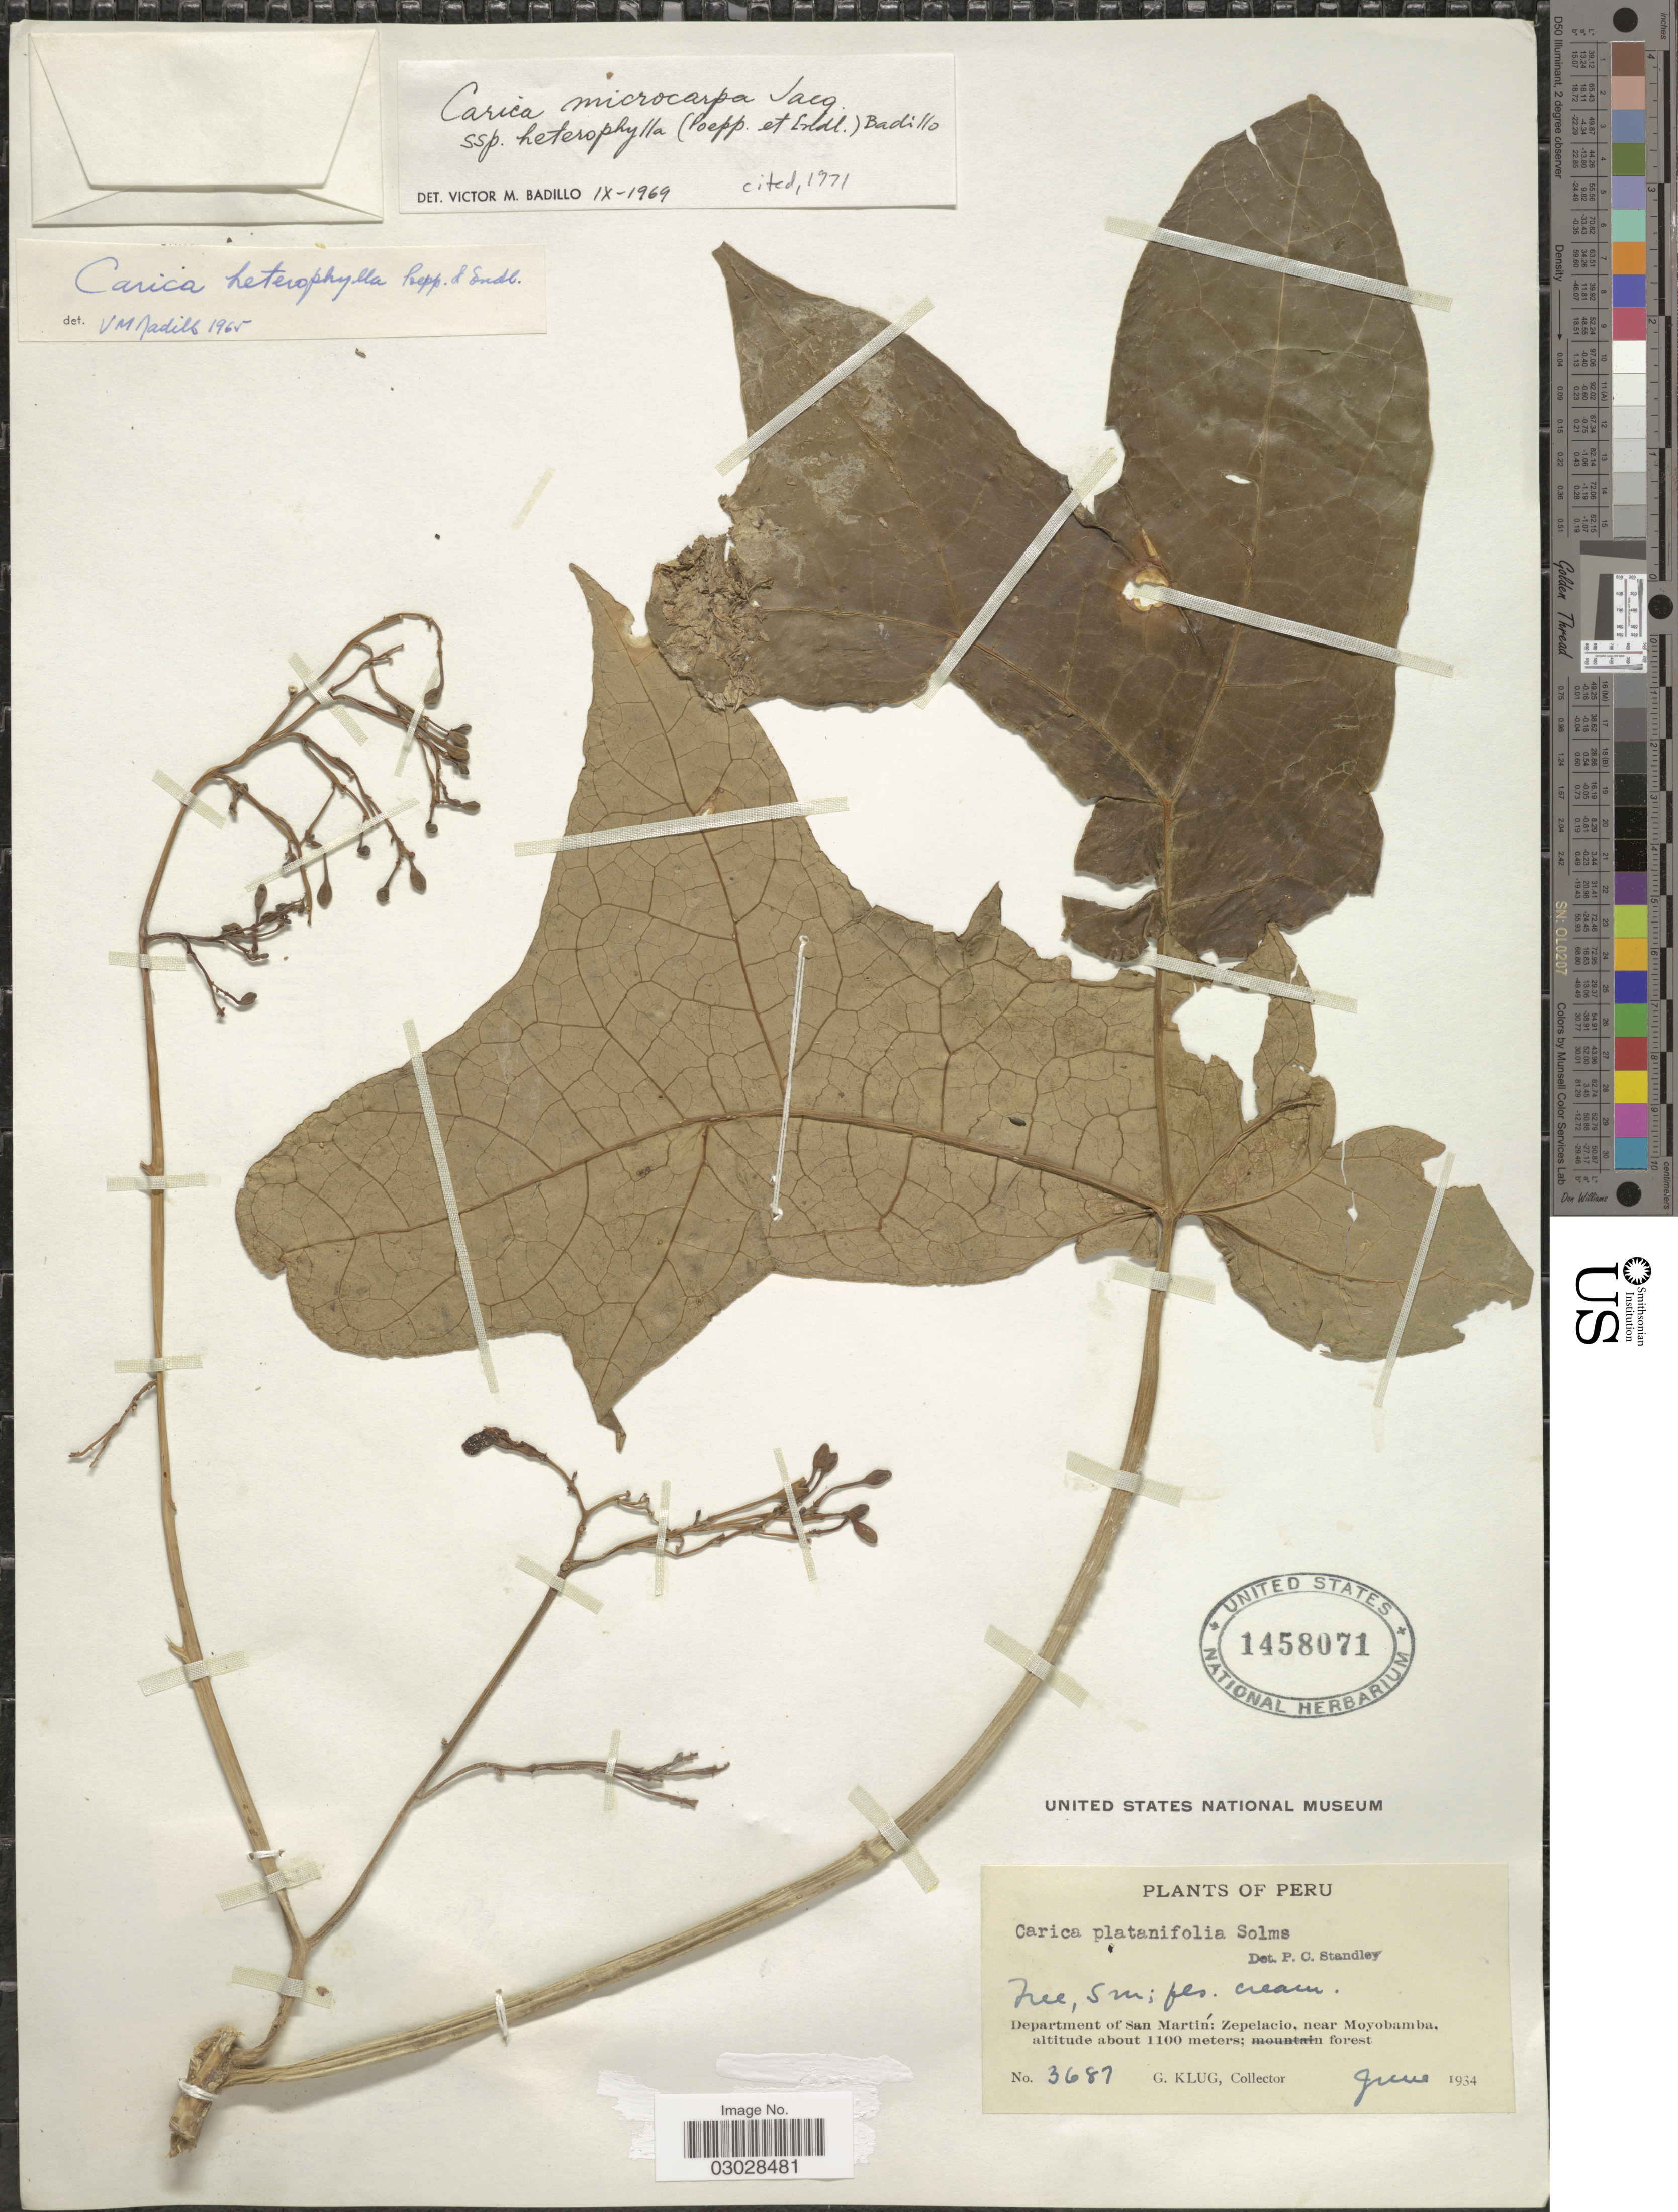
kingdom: Plantae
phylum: Tracheophyta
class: Magnoliopsida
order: Brassicales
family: Caricaceae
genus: Vasconcellea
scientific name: Vasconcellea microcarpa subsp. heterophylla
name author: (Poepp. & Endl.) V.M. Badillo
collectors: G. Klug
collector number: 3687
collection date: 1934-06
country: Peru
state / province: San Martín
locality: Department of San Martín: Zepelacio, near Moyobamba.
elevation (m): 1100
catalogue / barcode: US 1458071